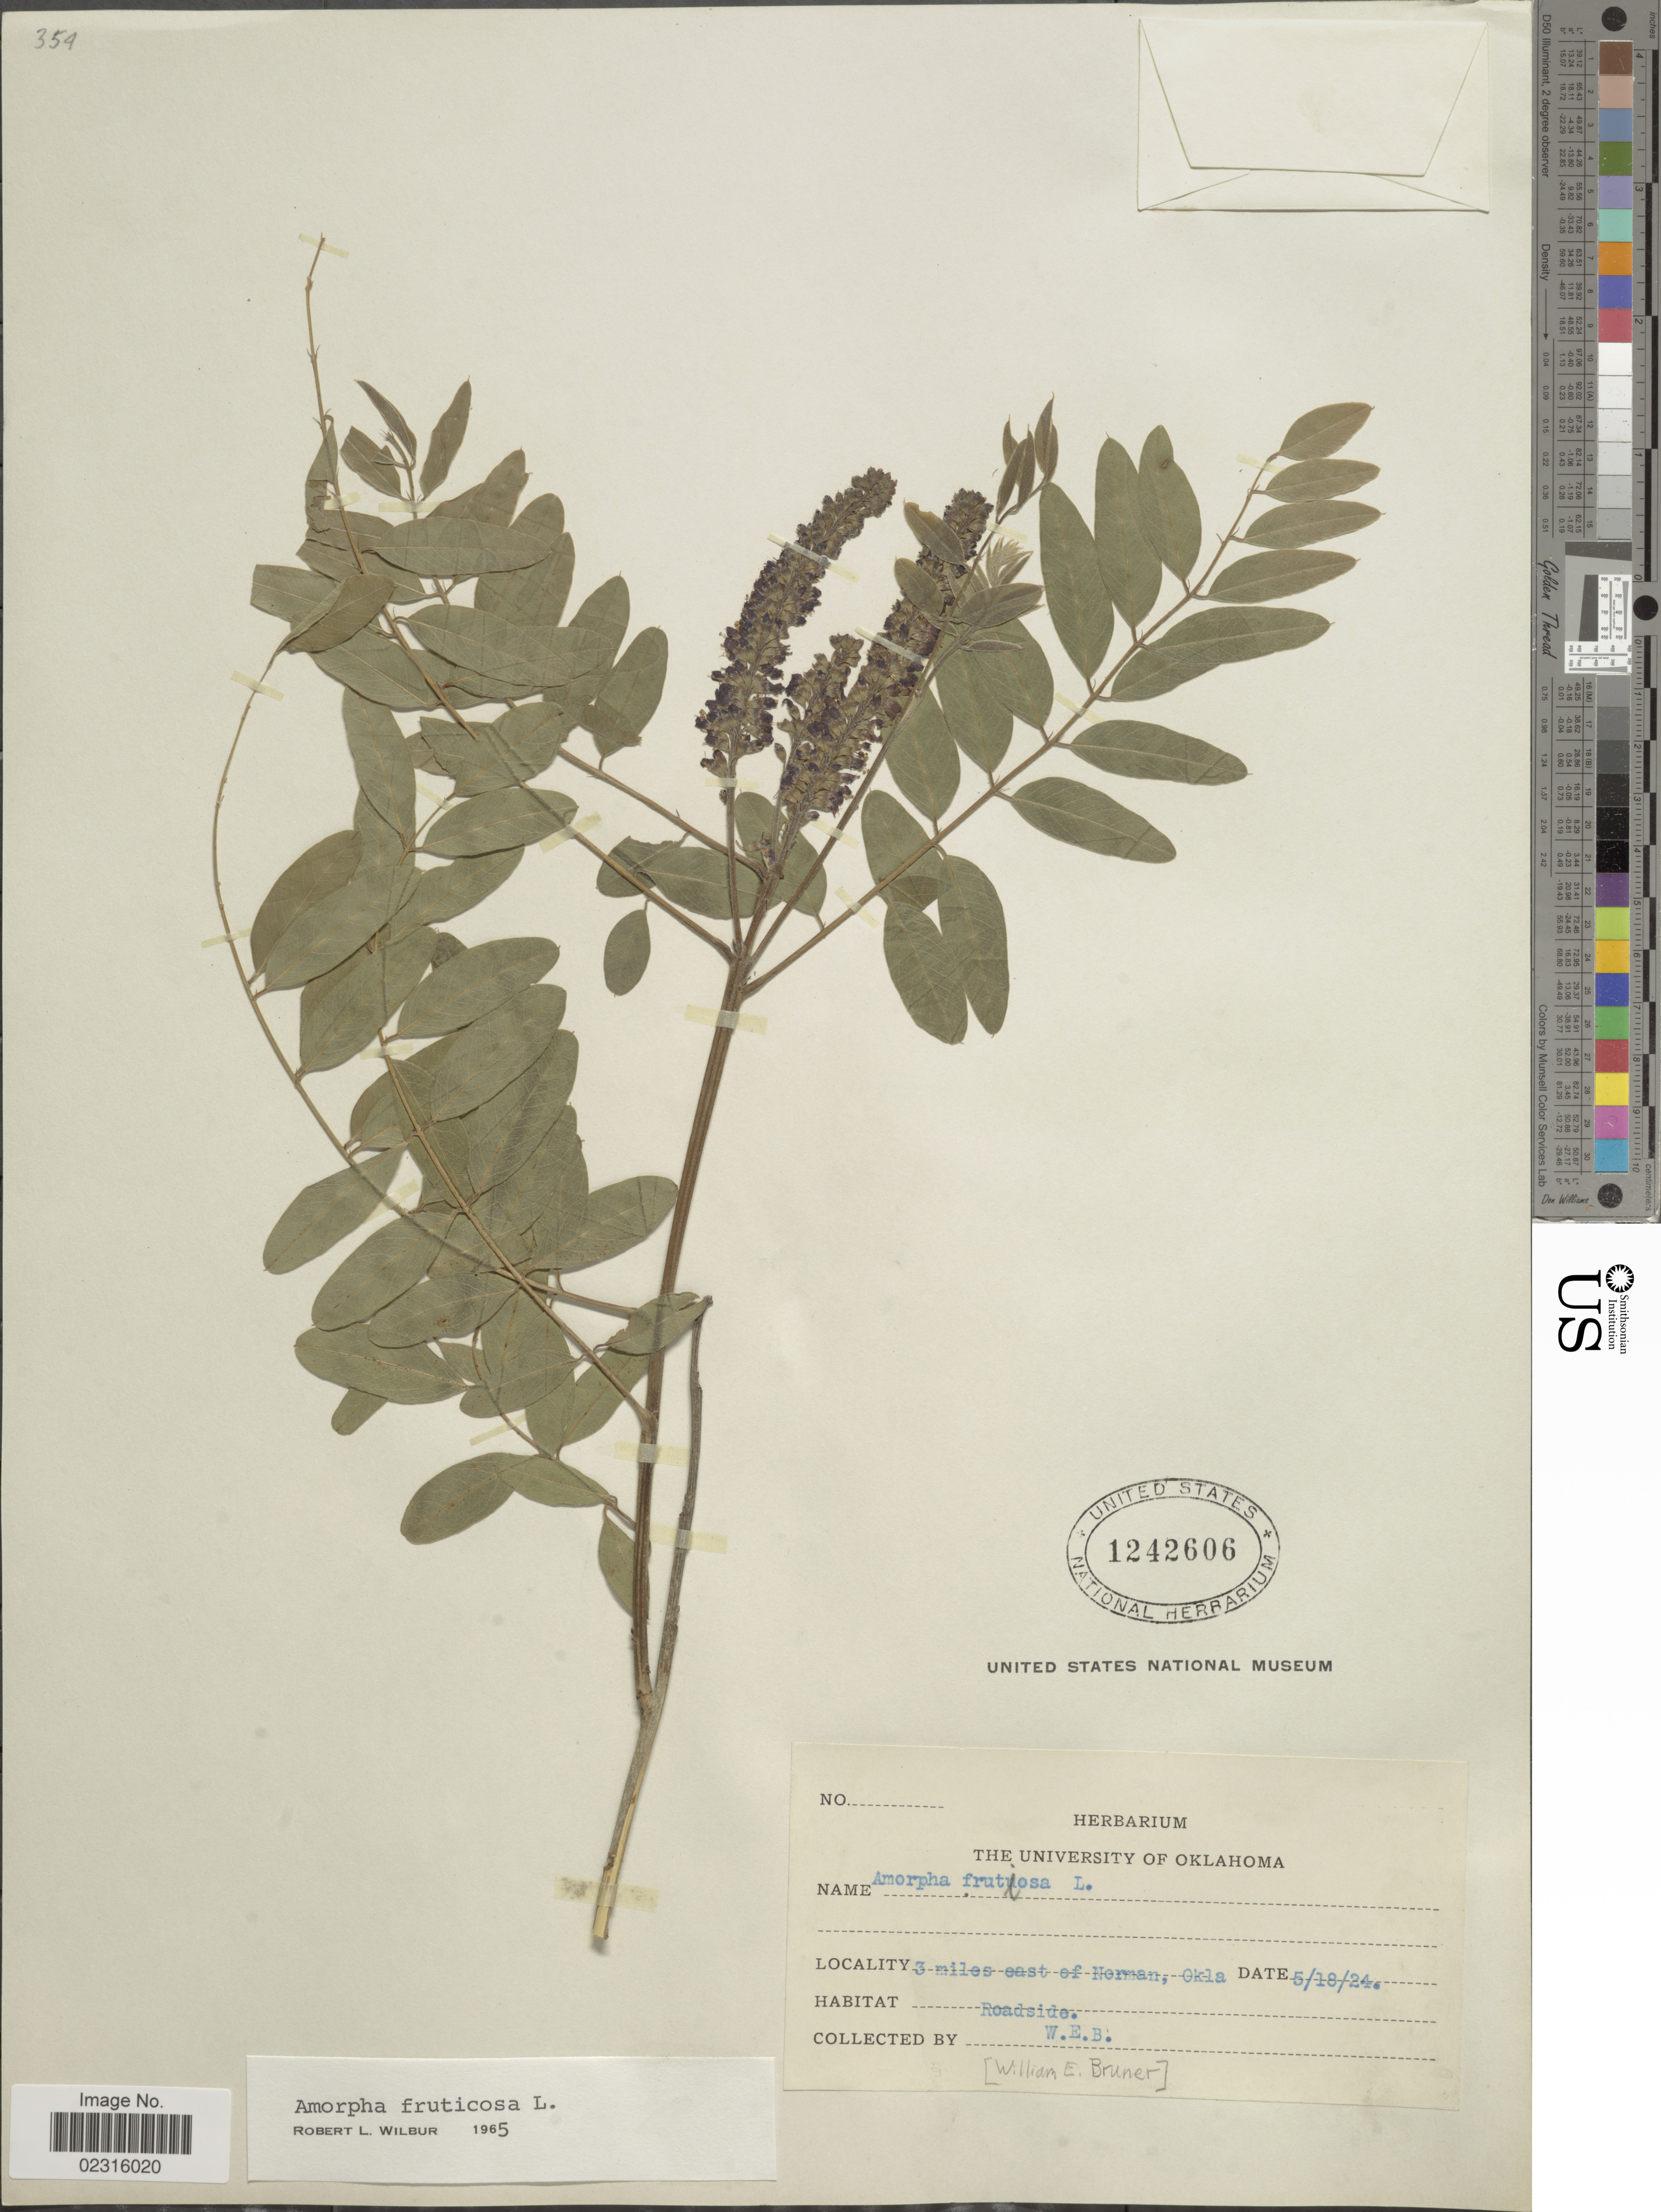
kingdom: Plantae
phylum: Tracheophyta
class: Magnoliopsida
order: Fabales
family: Fabaceae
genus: Amorpha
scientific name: Amorpha fruticosa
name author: L.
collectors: W. Bruner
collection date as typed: Transcribed d/m/y: 18/5/24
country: United States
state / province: Oklahoma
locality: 3 miles east of Herman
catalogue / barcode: US 1242606